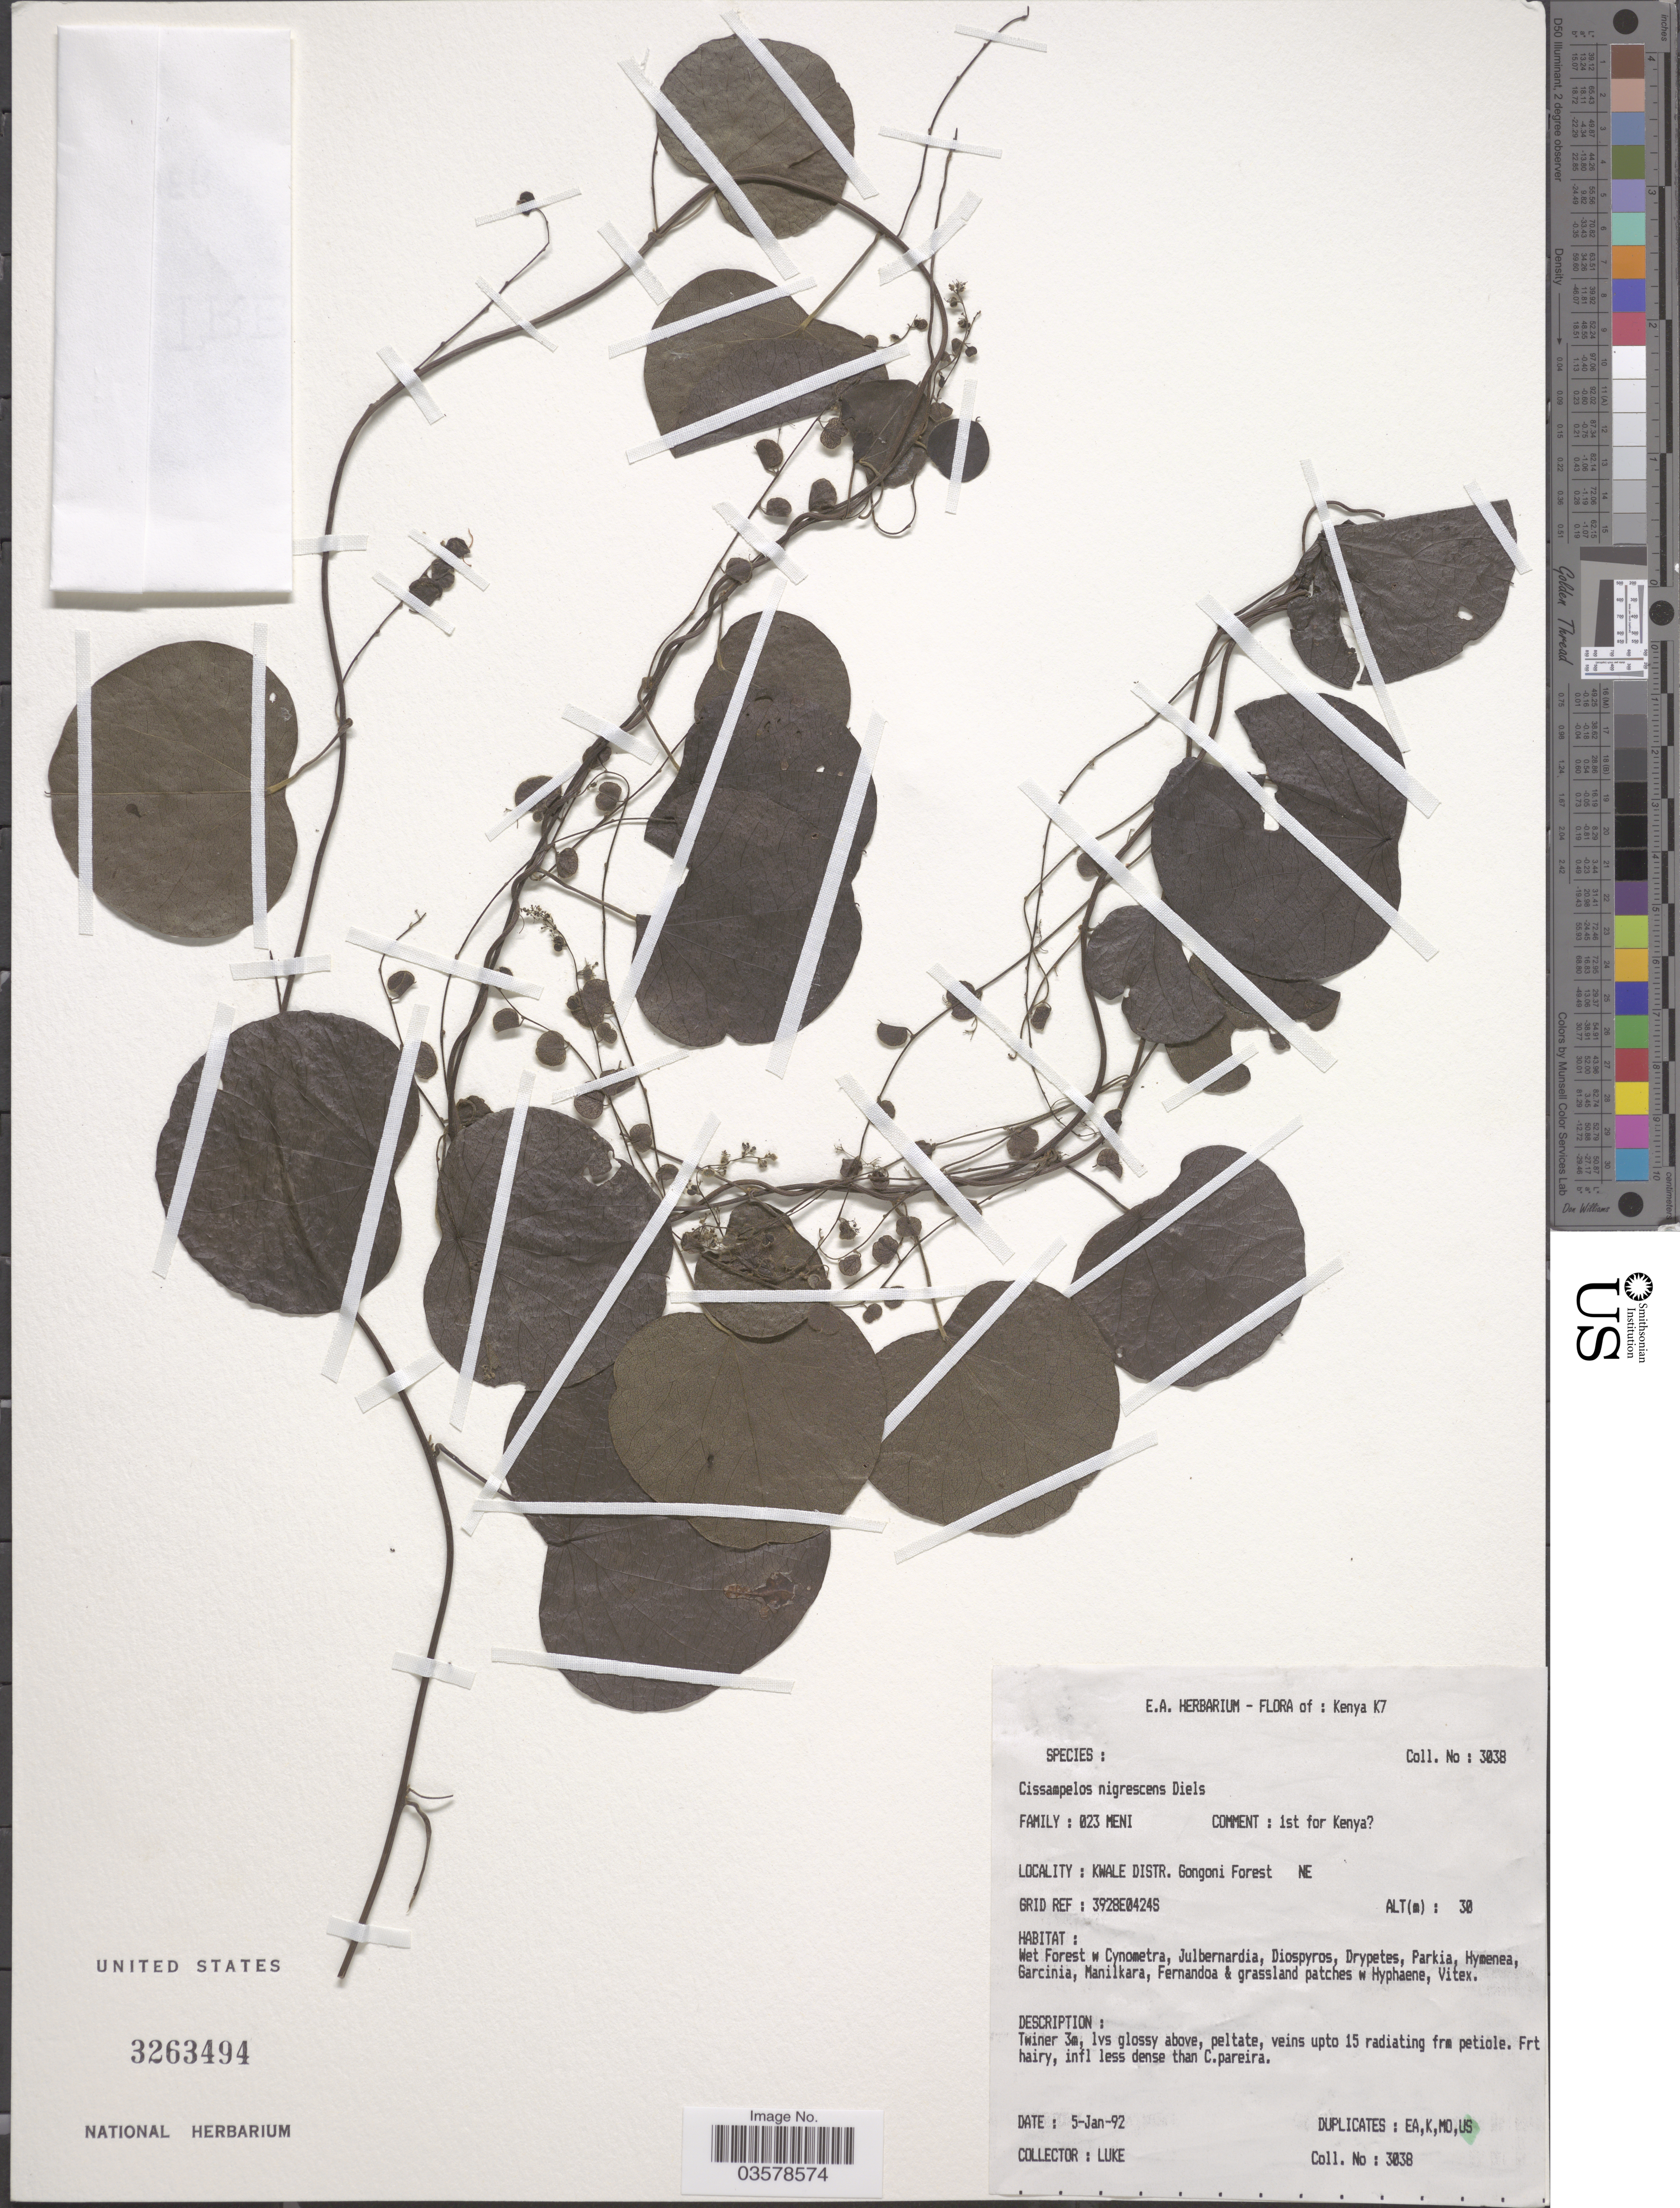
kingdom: Plantae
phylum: Tracheophyta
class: Magnoliopsida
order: Ranunculales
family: Menispermaceae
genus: Cissampelos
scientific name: Cissampelos nigrescens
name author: Diels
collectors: -. Luke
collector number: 3038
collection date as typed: Transcribed d/m/y: 5/1/92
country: Kenya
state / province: Kwale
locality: Kenya K7. Kwale Distr. Gongoni Forest NE.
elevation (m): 30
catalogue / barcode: US 3263494